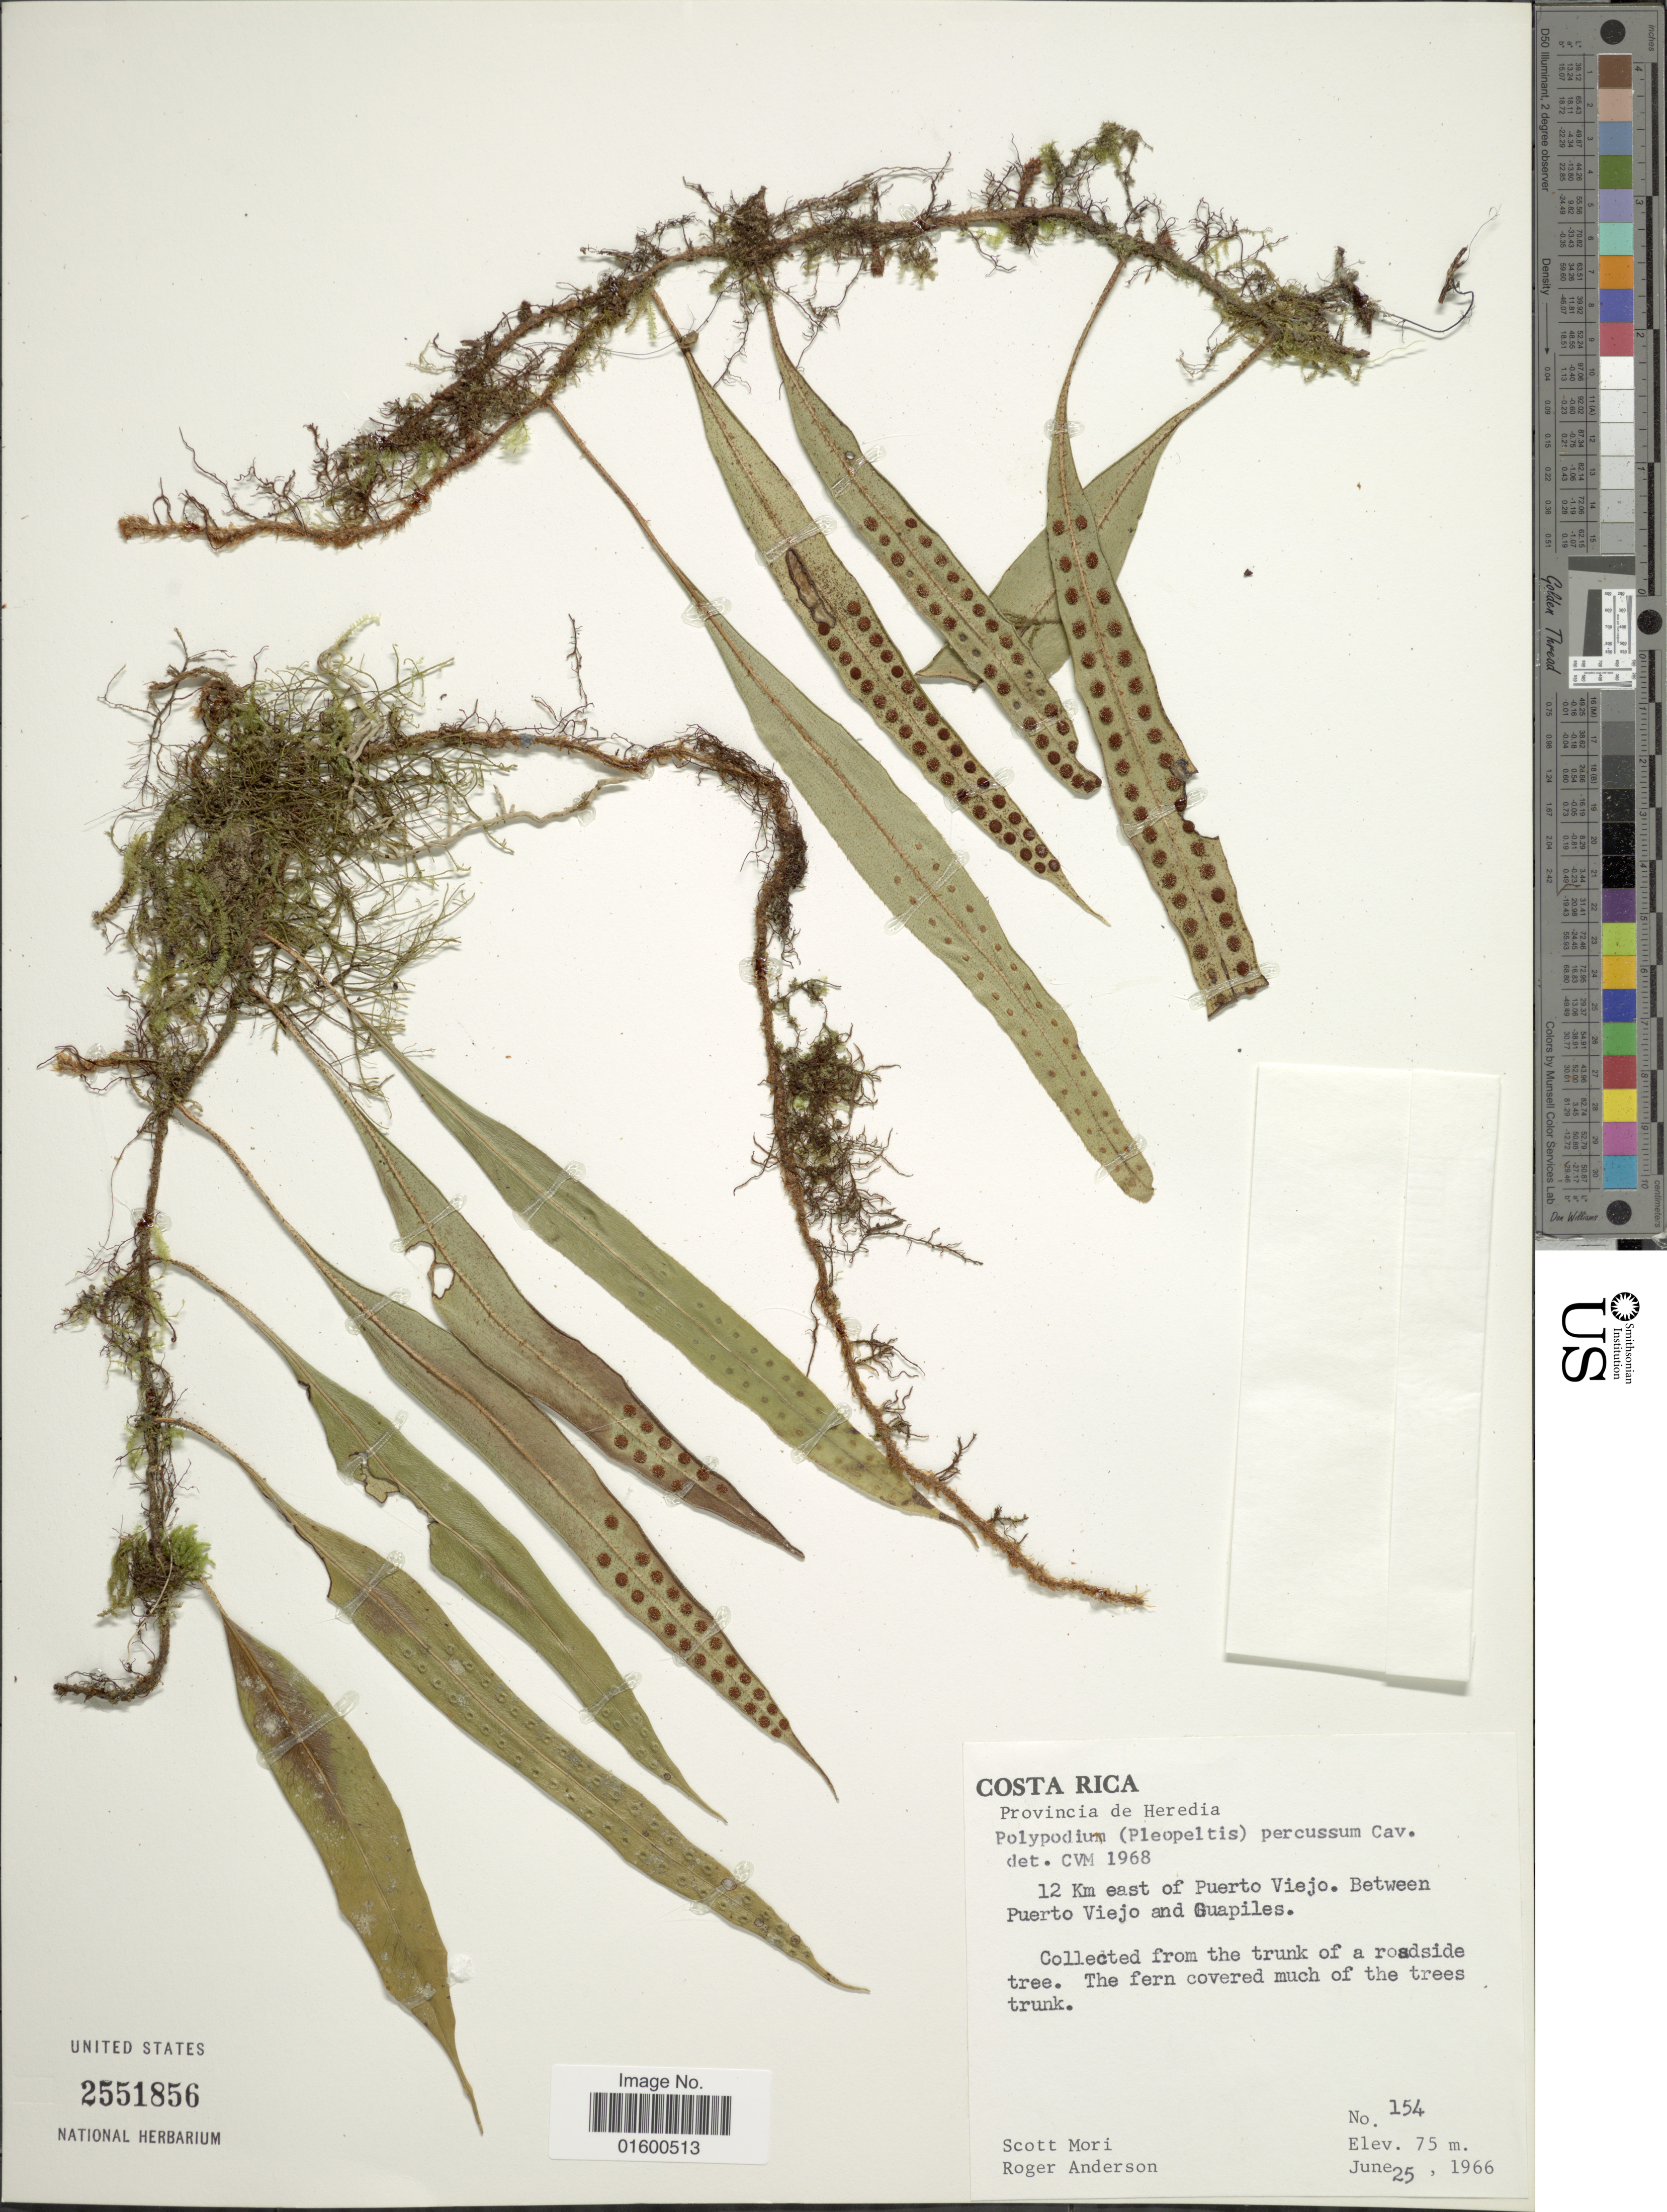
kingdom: Plantae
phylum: Tracheophyta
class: Polypodiopsida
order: Polypodiales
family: Polypodiaceae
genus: Microgramma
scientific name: Microgramma percussa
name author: (Cav.) de la Sota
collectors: S. Mori & R. A. Anderson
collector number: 154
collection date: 1966-06-25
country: Costa Rica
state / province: Heredia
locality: Provincia de Heredia, 12 km east of Puerto Viejo, between Puerto Viejo and Guapiles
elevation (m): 75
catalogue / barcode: US 2551856